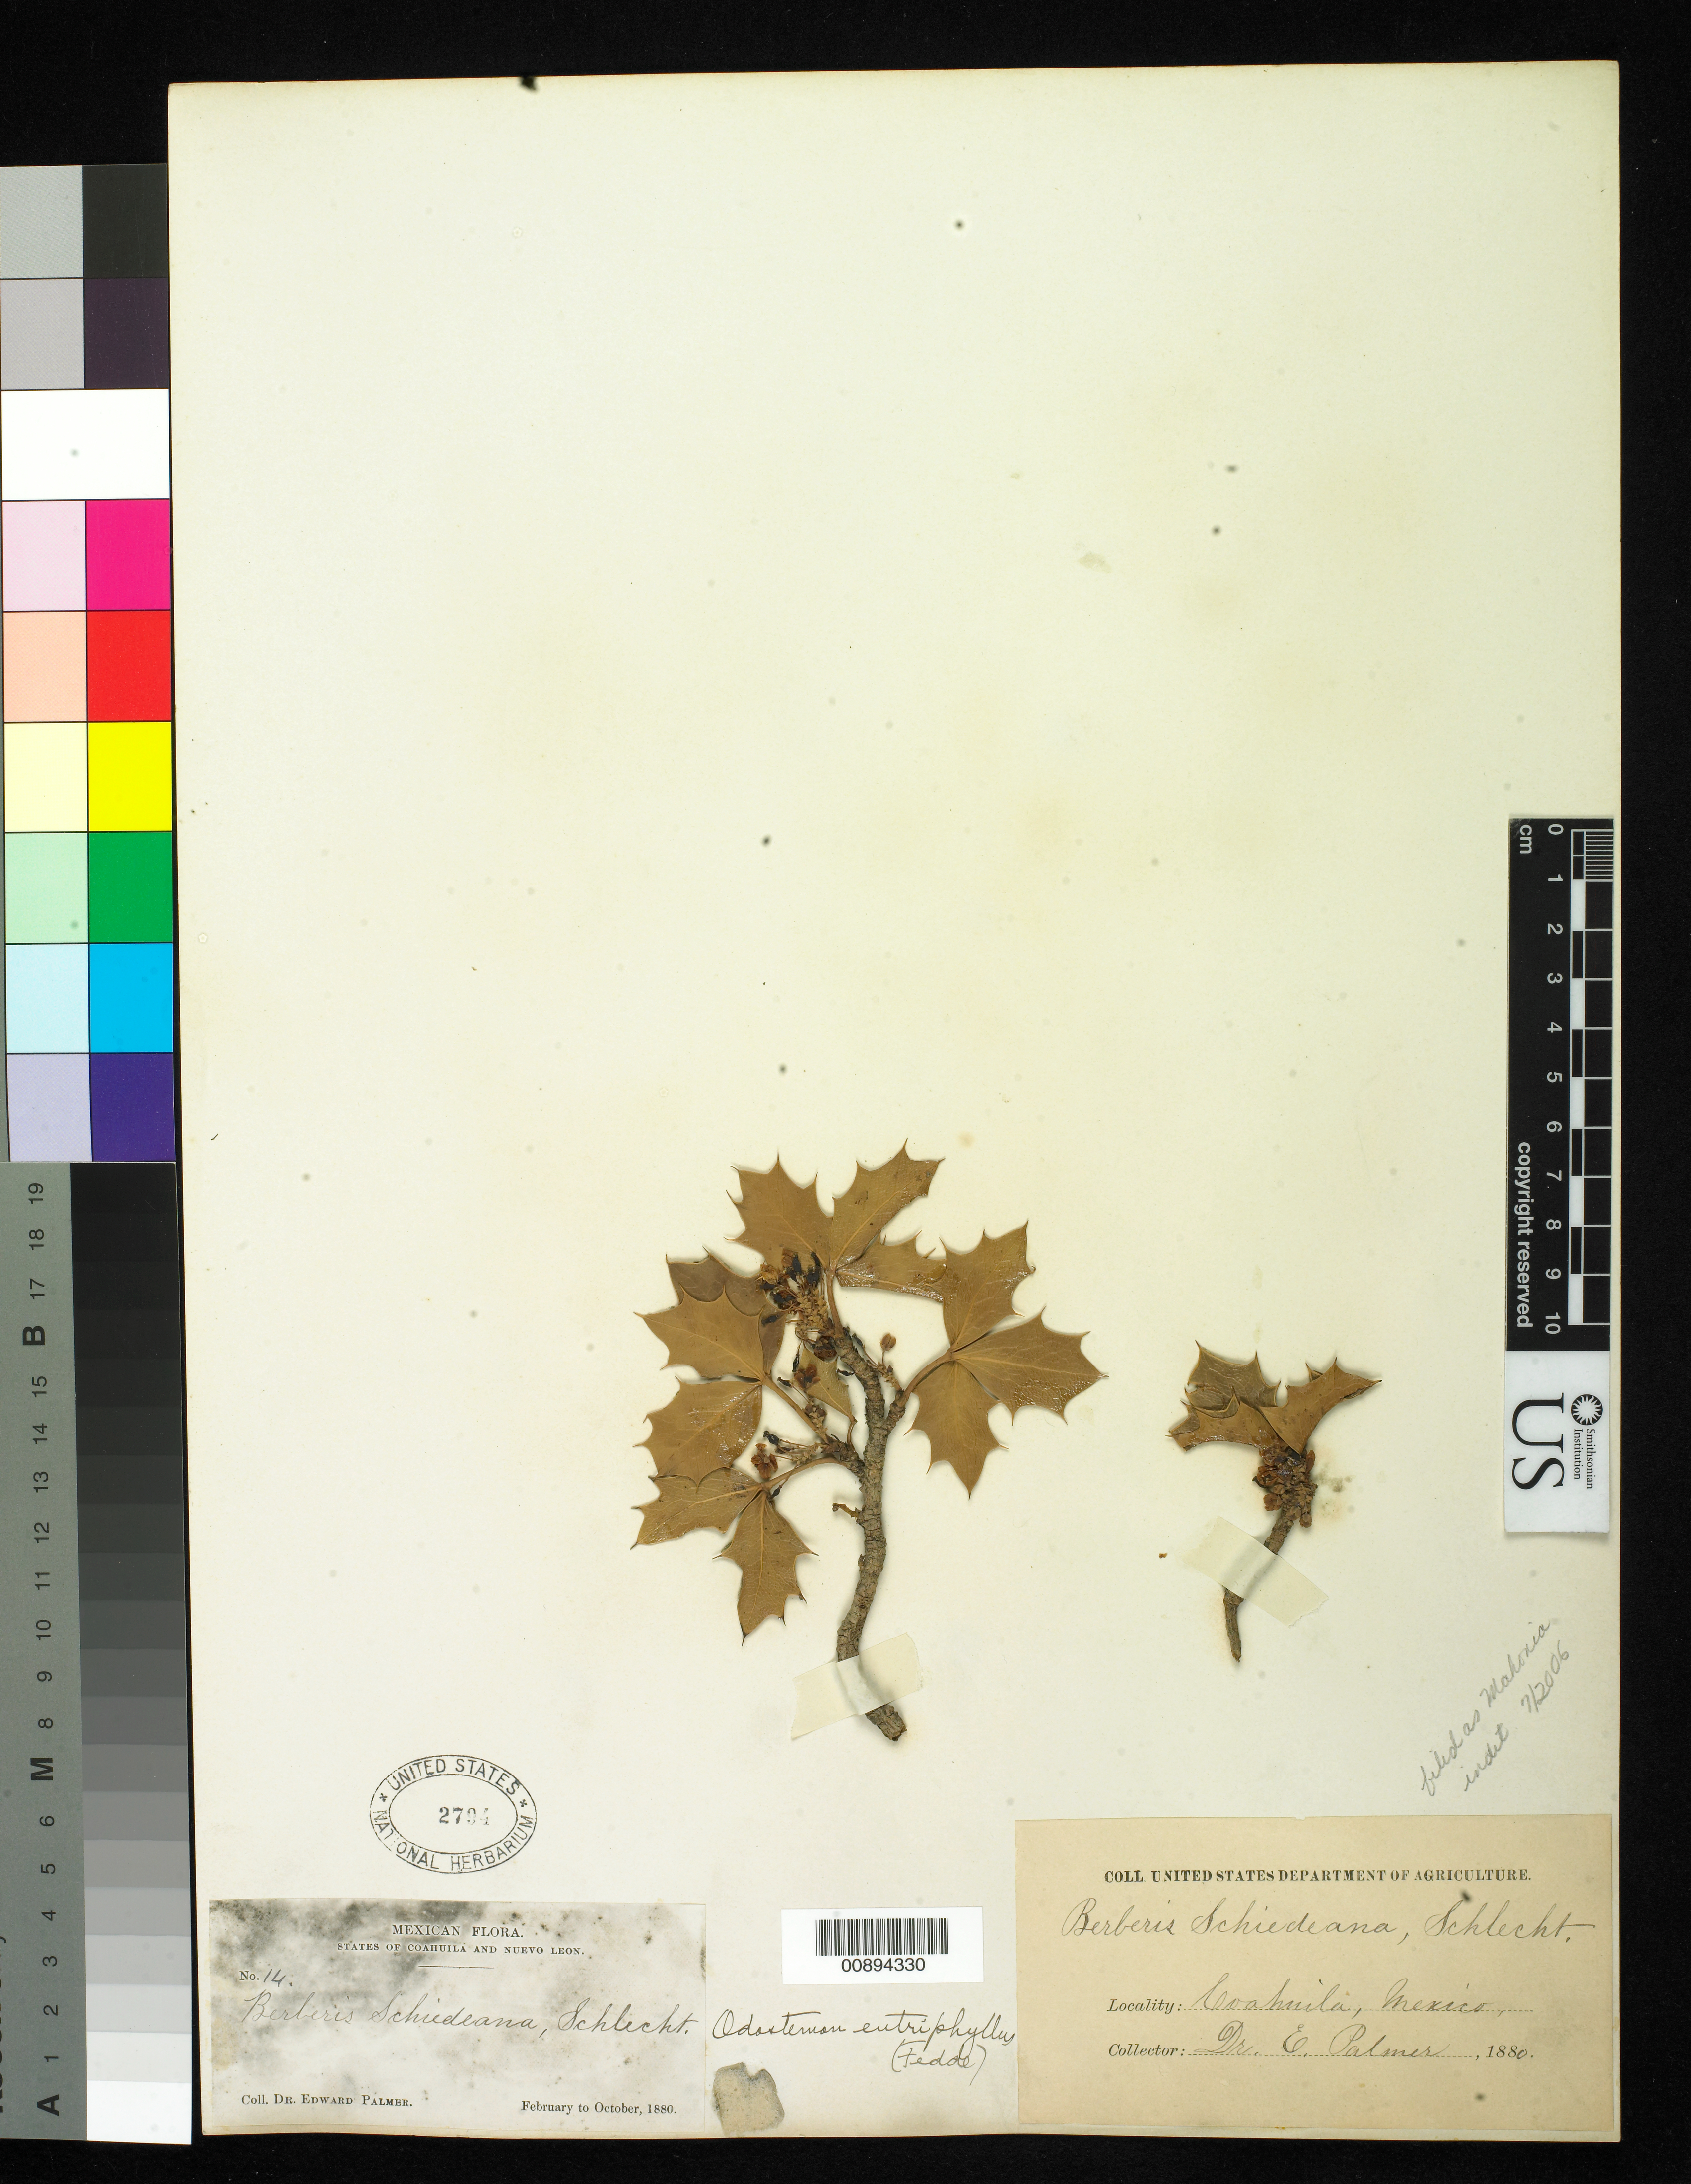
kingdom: Plantae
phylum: Tracheophyta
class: Magnoliopsida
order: Ranunculales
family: Berberidaceae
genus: Mahonia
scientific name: Mahonia sp.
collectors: E. Palmer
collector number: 14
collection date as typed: Feb 1880 to -- Oct 1880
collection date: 1880-02/1880-10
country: Mexico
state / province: Coahuila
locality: Coahuila.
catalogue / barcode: US 2794